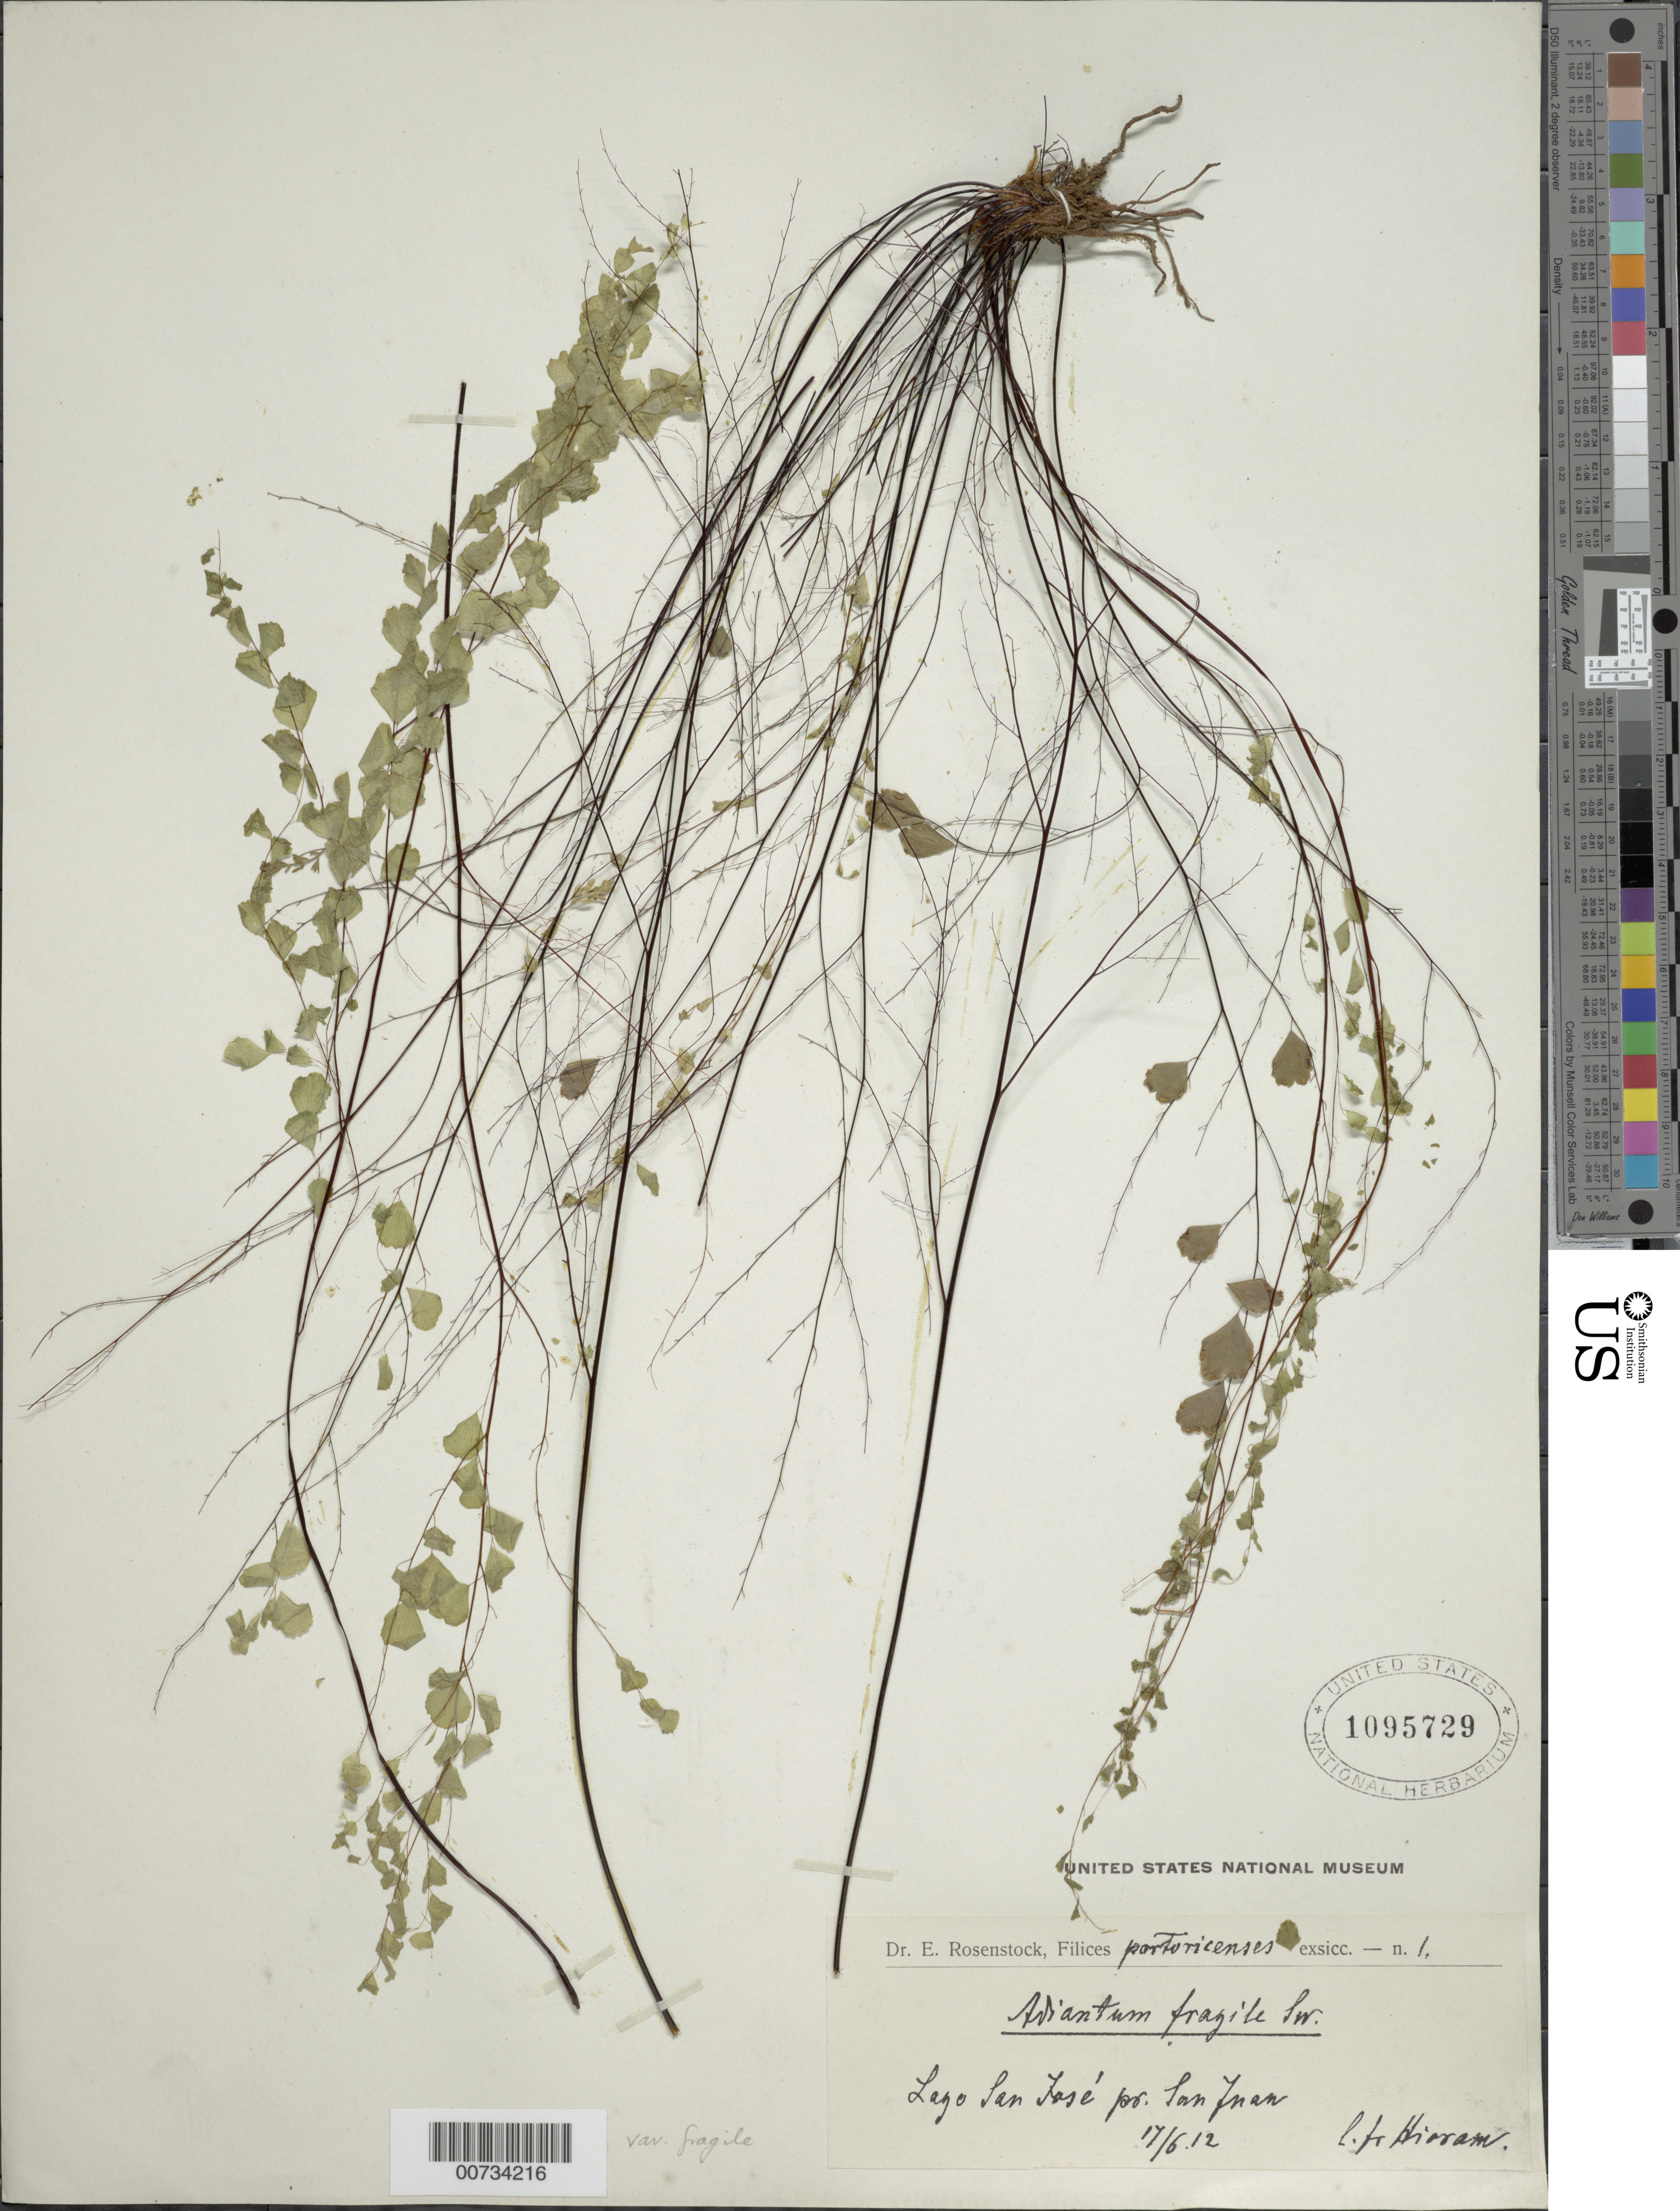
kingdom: Plantae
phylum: Tracheophyta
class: Polypodiopsida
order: Polypodiales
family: Pteridaceae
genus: Adiantum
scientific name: Adiantum fragile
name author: Sw.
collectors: Bro. Hioram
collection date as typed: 17 Jun 1812 or 17 Jun 1912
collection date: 1812-06-17 or 1912-06-17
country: Puerto Rico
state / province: San Juan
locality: Laguna San José pr. San Juan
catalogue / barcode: US 1095729